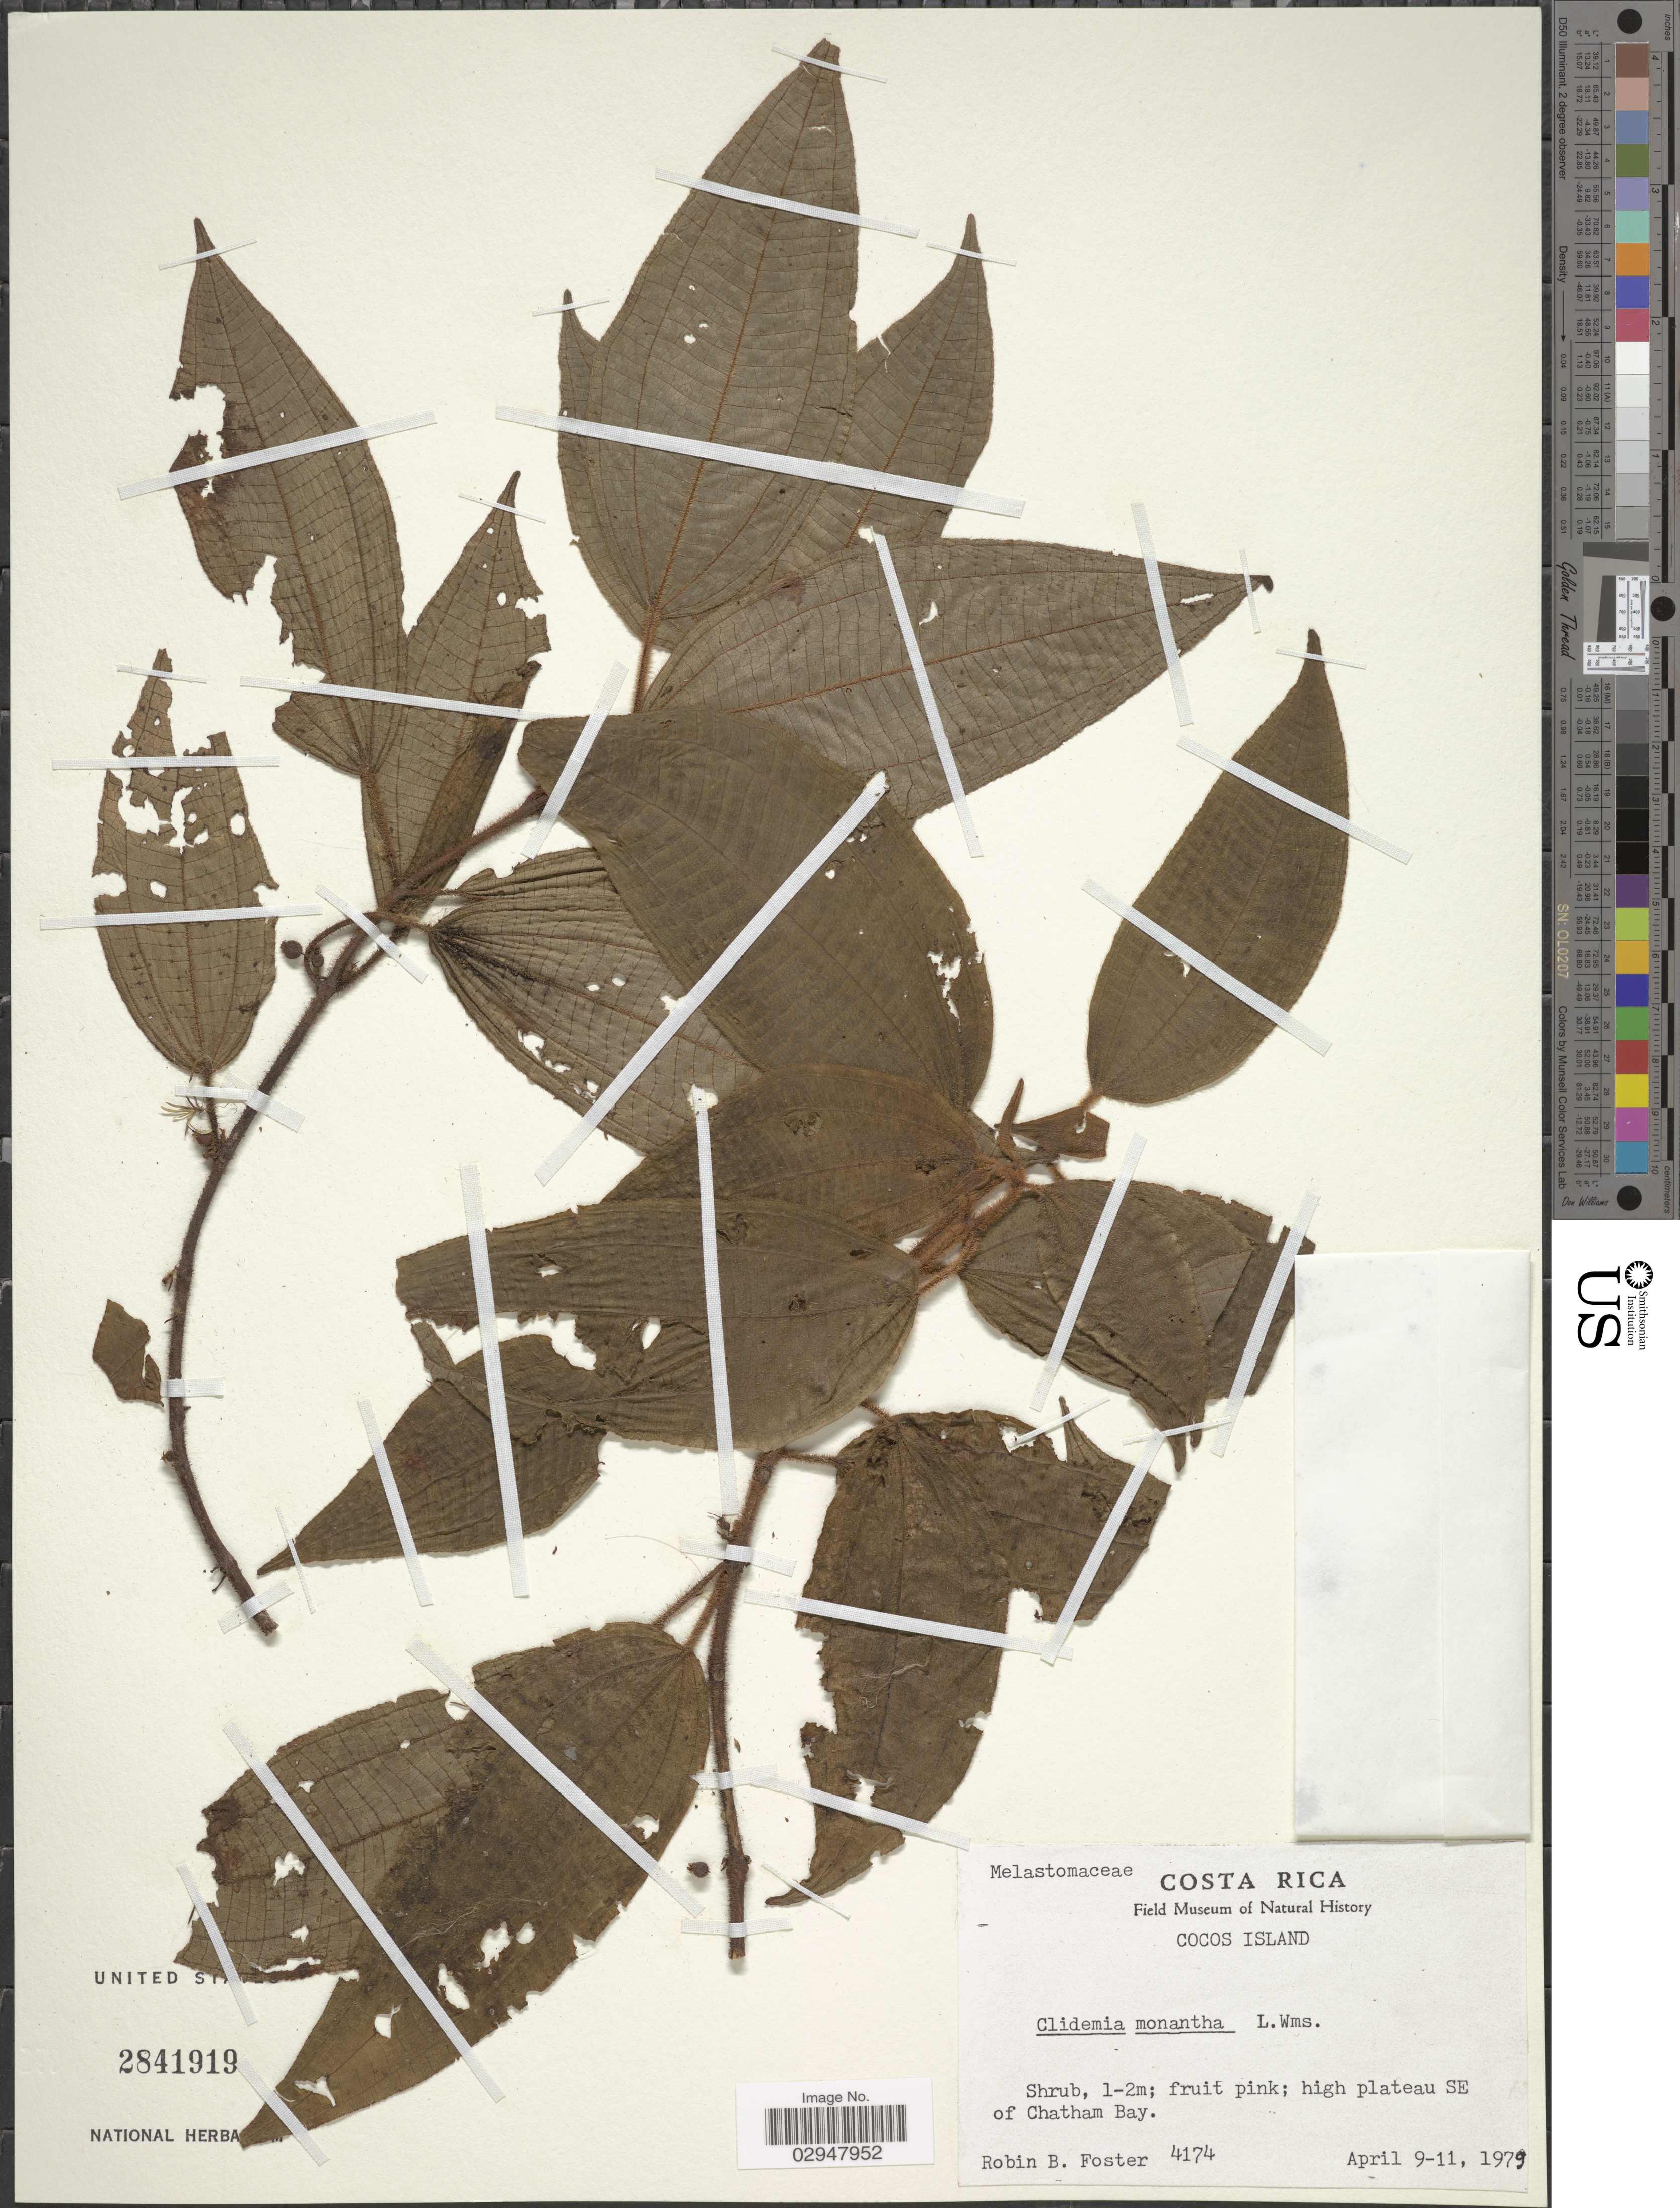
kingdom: Plantae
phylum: Tracheophyta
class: Magnoliopsida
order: Myrtales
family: Melastomataceae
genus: Clidemia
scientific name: Clidemia monantha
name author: L.O. Williams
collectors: R. B. Foster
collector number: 4174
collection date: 1979-04-09/1979-04-11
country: Costa Rica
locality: Cocos Island, high plateau SE of Chatham Bay.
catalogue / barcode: US 2841919